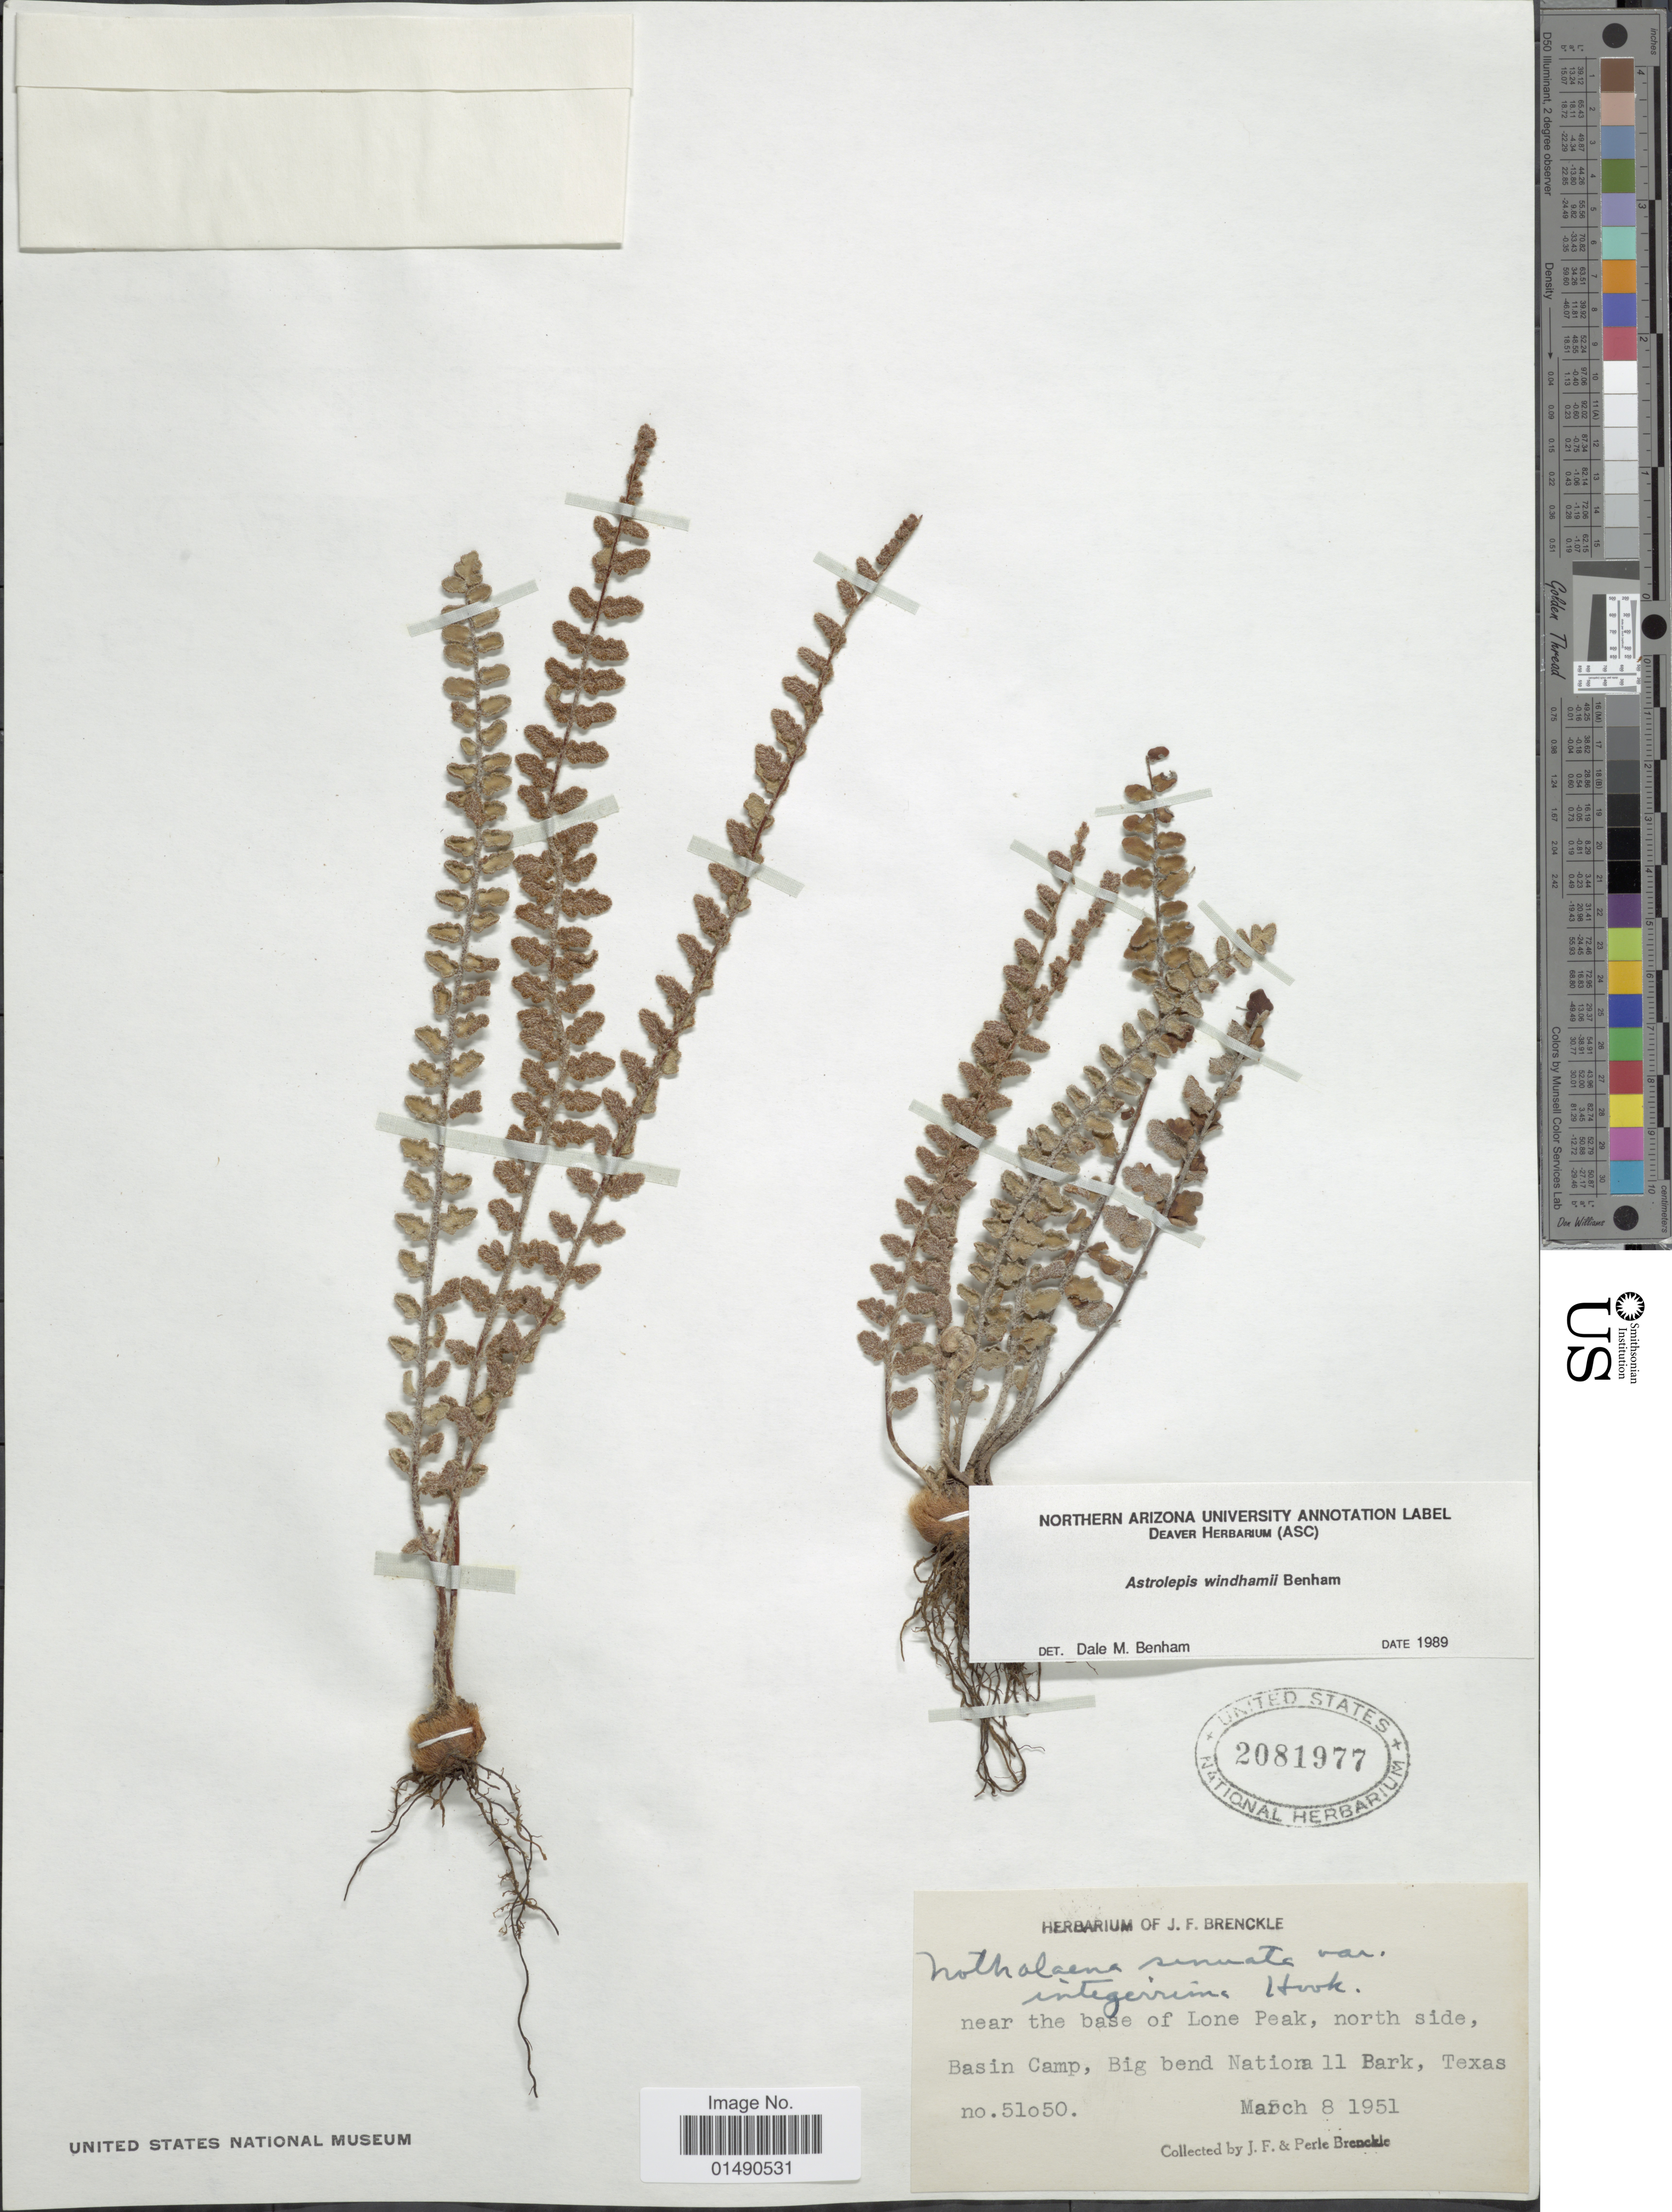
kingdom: Plantae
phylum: Tracheophyta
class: Polypodiopsida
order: Polypodiales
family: Pteridaceae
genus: Astrolepis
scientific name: Astrolepis windhamii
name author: D.M. Benham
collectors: J. Brenckle & P. Brenckle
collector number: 51o50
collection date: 1951-03-08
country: United States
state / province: Texas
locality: Near the base of Lone Peak, north side, Basin Camp, Big Bend Nationall Bark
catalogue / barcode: US 2081977